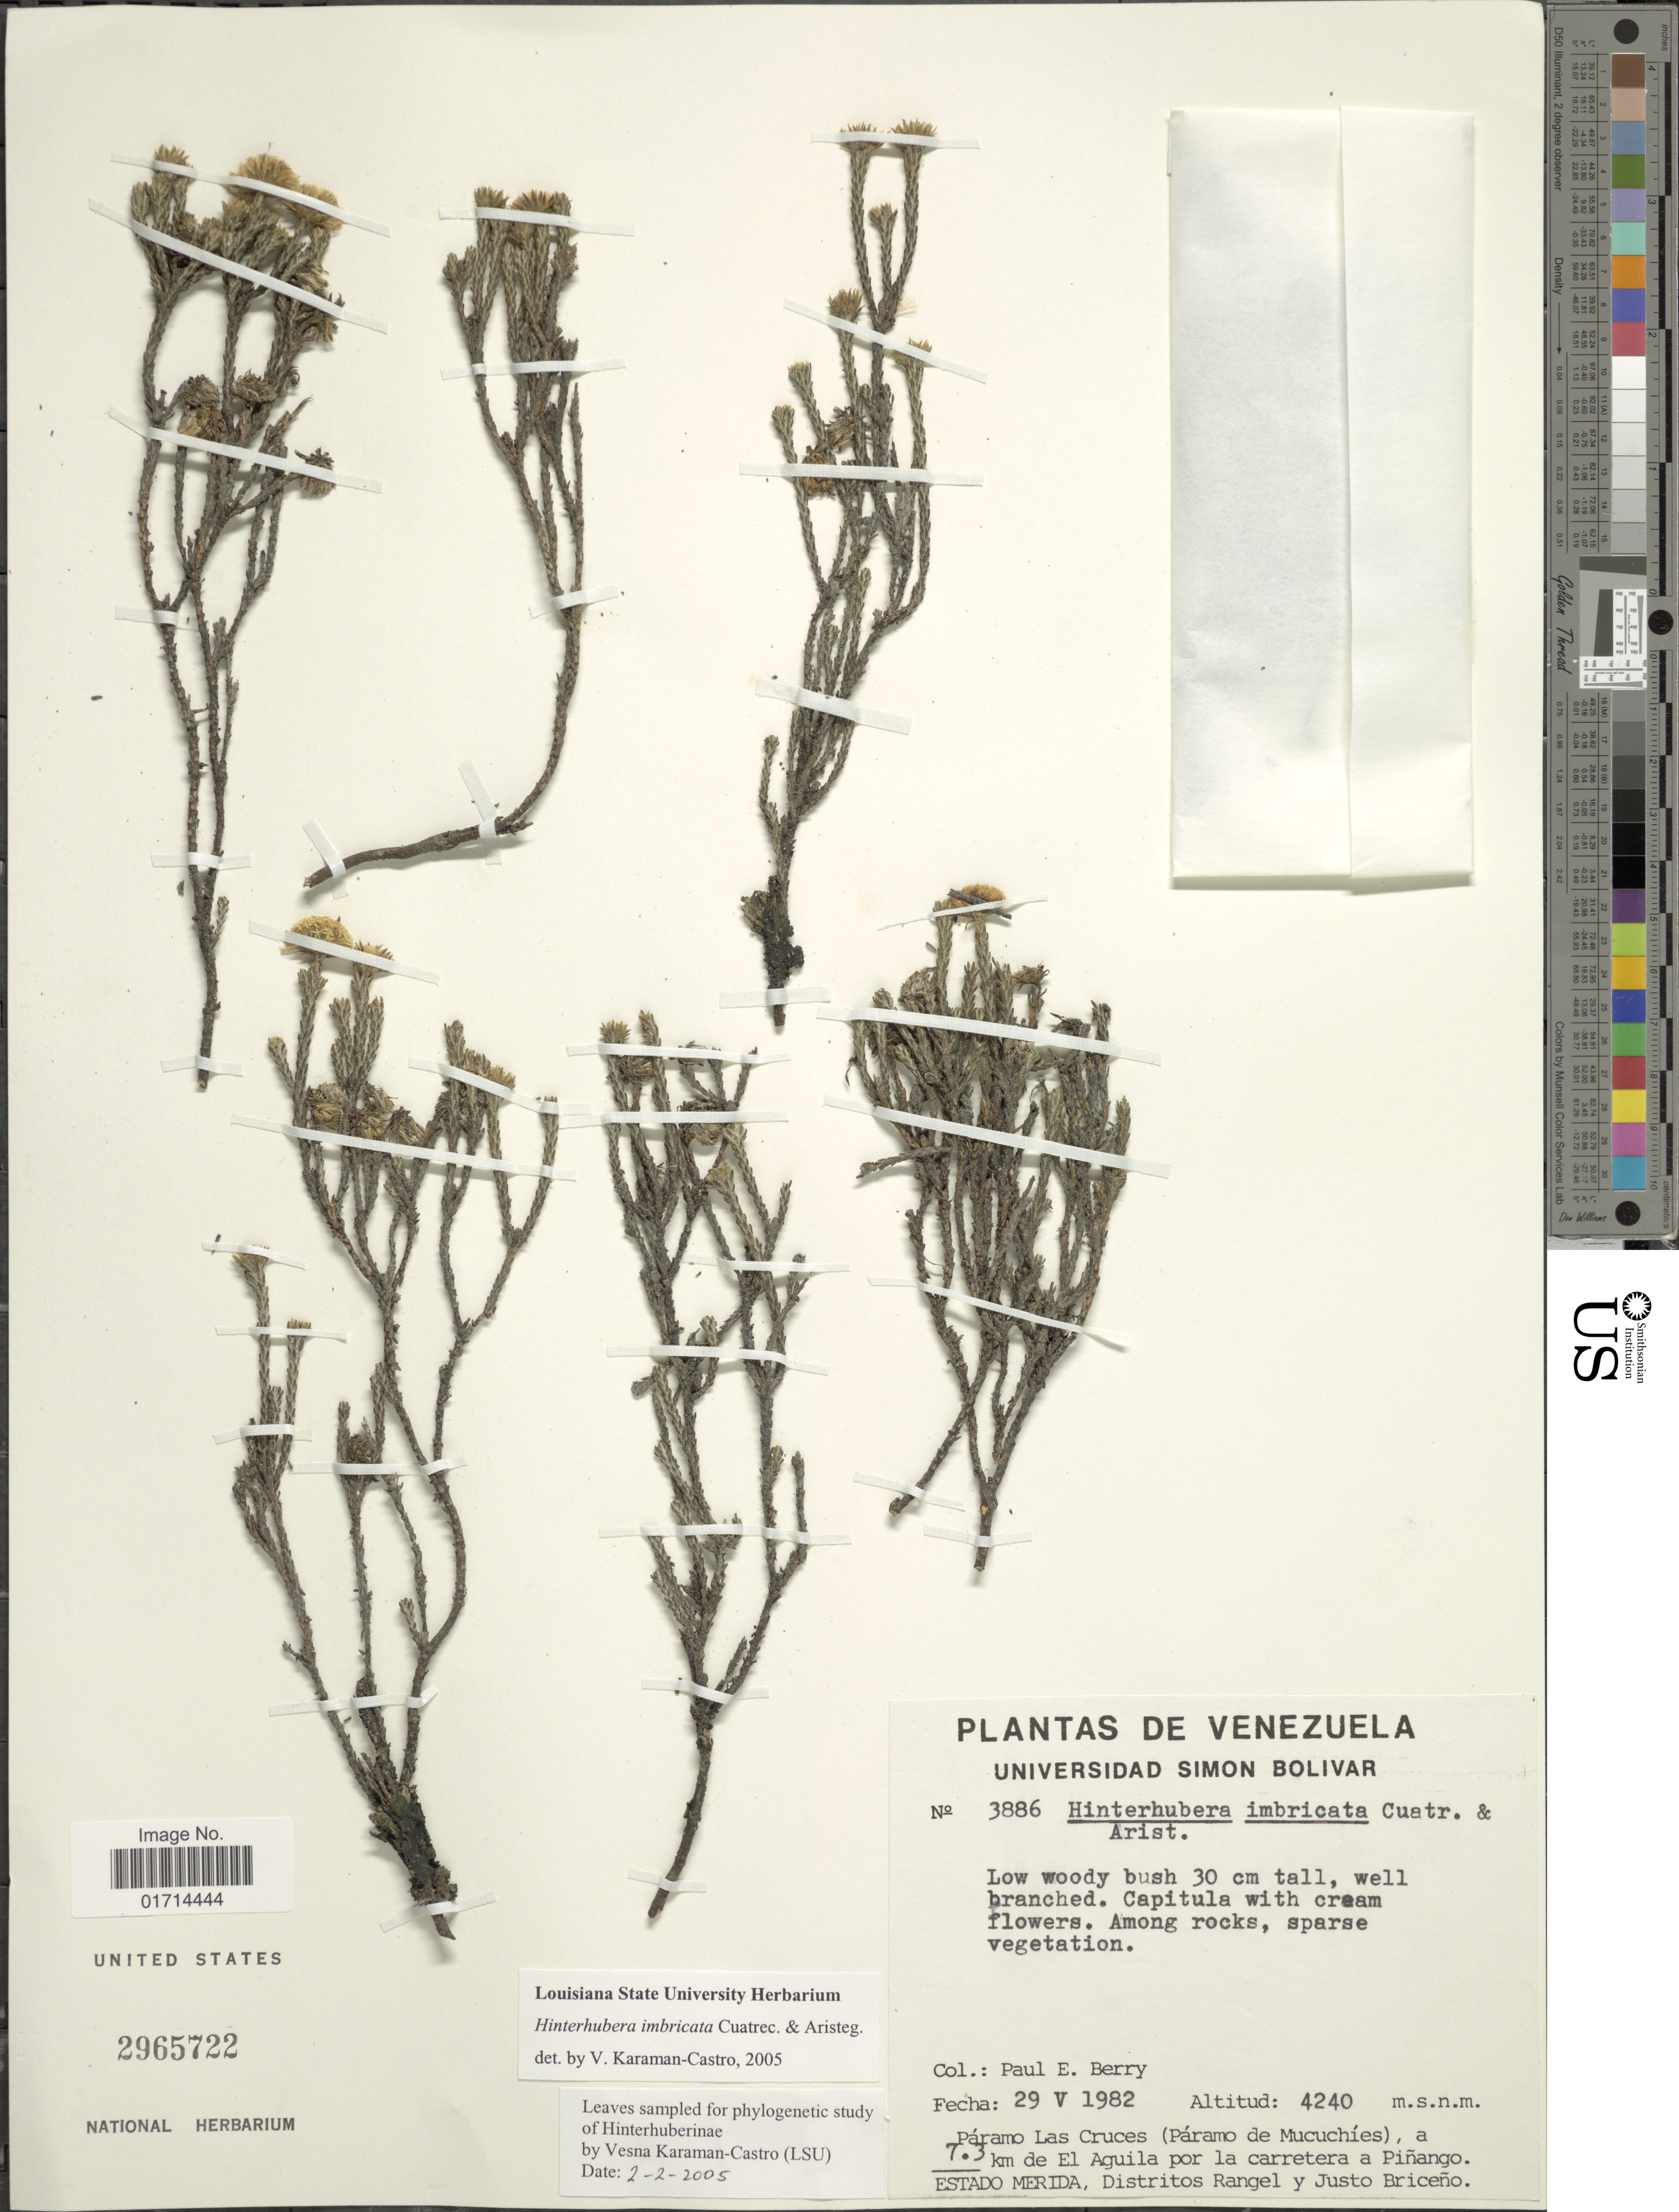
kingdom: Plantae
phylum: Tracheophyta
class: Magnoliopsida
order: Asterales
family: Asteraceae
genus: Hinterhubera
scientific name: Hinterhubera imbricata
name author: Cuatrec. & Aristeg.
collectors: P. E. Berry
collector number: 3886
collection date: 1982-05-29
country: Venezuela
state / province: Mérida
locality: Paramo Las Cruces (Paramo de Mucuchies), a 7,3 km de El aguila por la carretera a Pinango, Distritos Rangel y Justo Briceno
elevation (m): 4240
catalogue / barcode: US 2965722